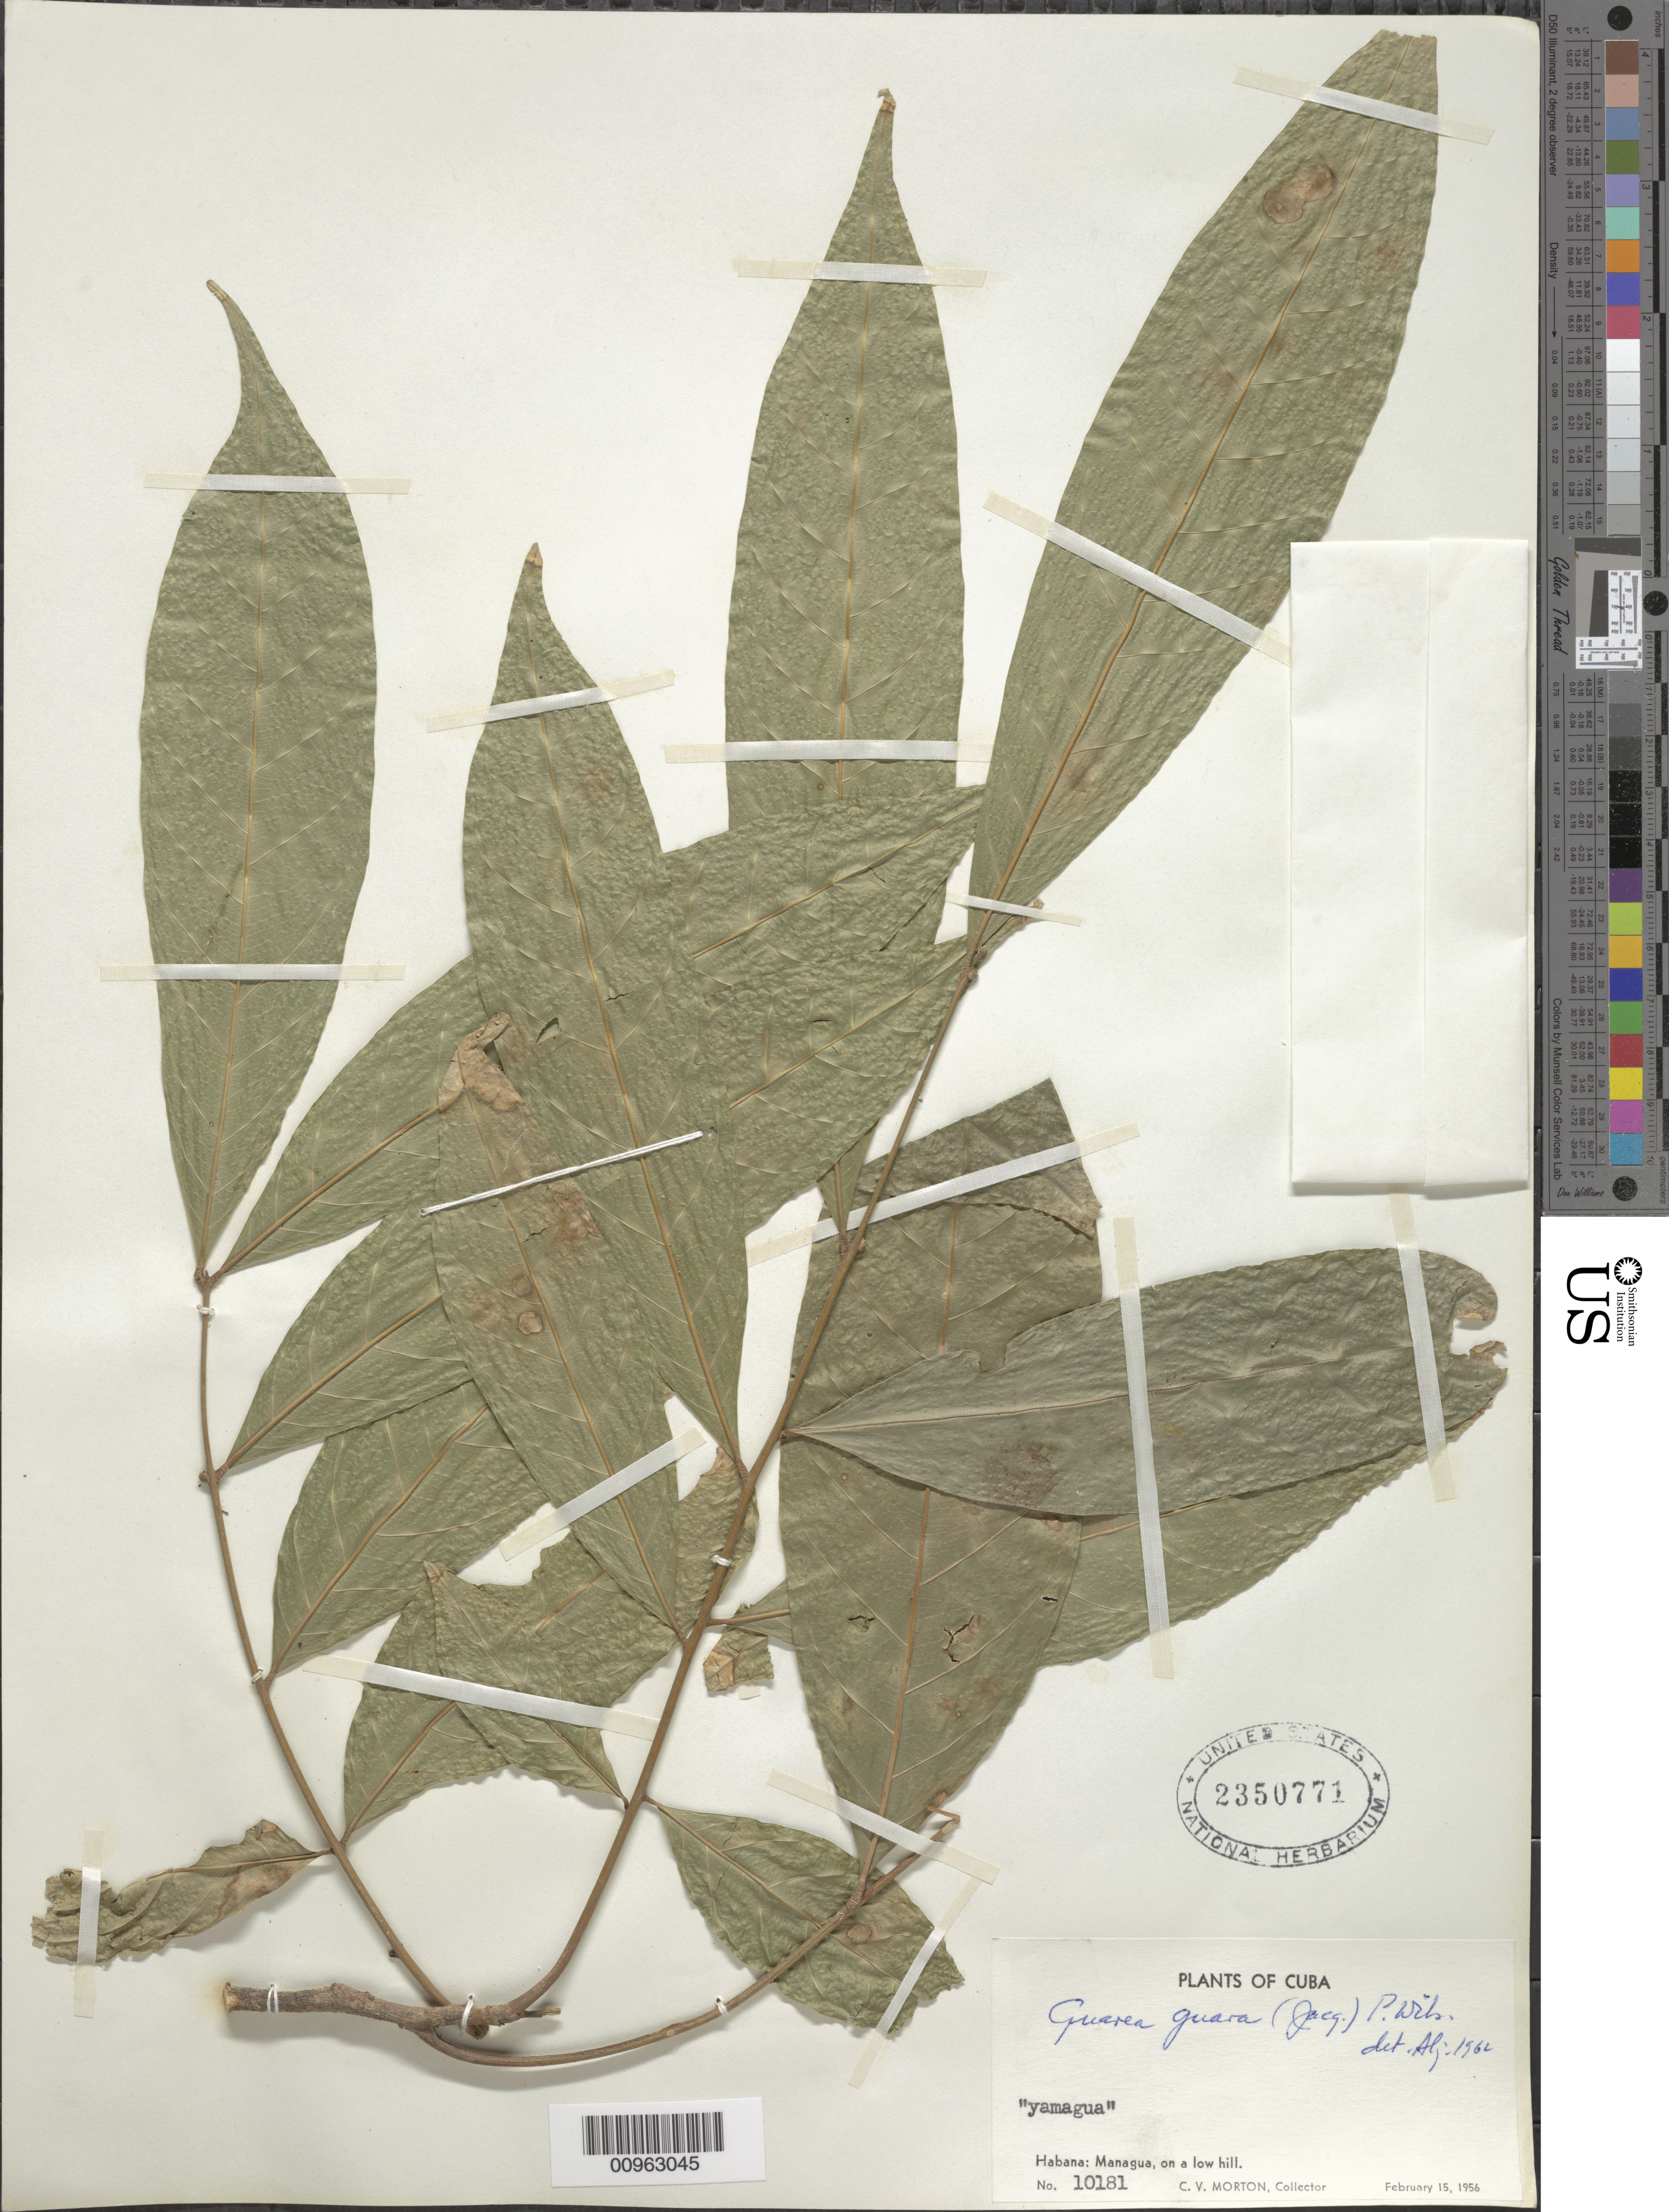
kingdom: Plantae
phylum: Tracheophyta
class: Magnoliopsida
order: Sapindales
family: Meliaceae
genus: Guarea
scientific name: Guarea guidonia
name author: (L.) Sleumer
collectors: C. V. Morton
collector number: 10181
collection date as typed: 15 Feb 1956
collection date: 1956-02-15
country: Cuba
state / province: La Habana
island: Cuba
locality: Managua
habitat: On a low hill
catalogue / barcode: US 2350771